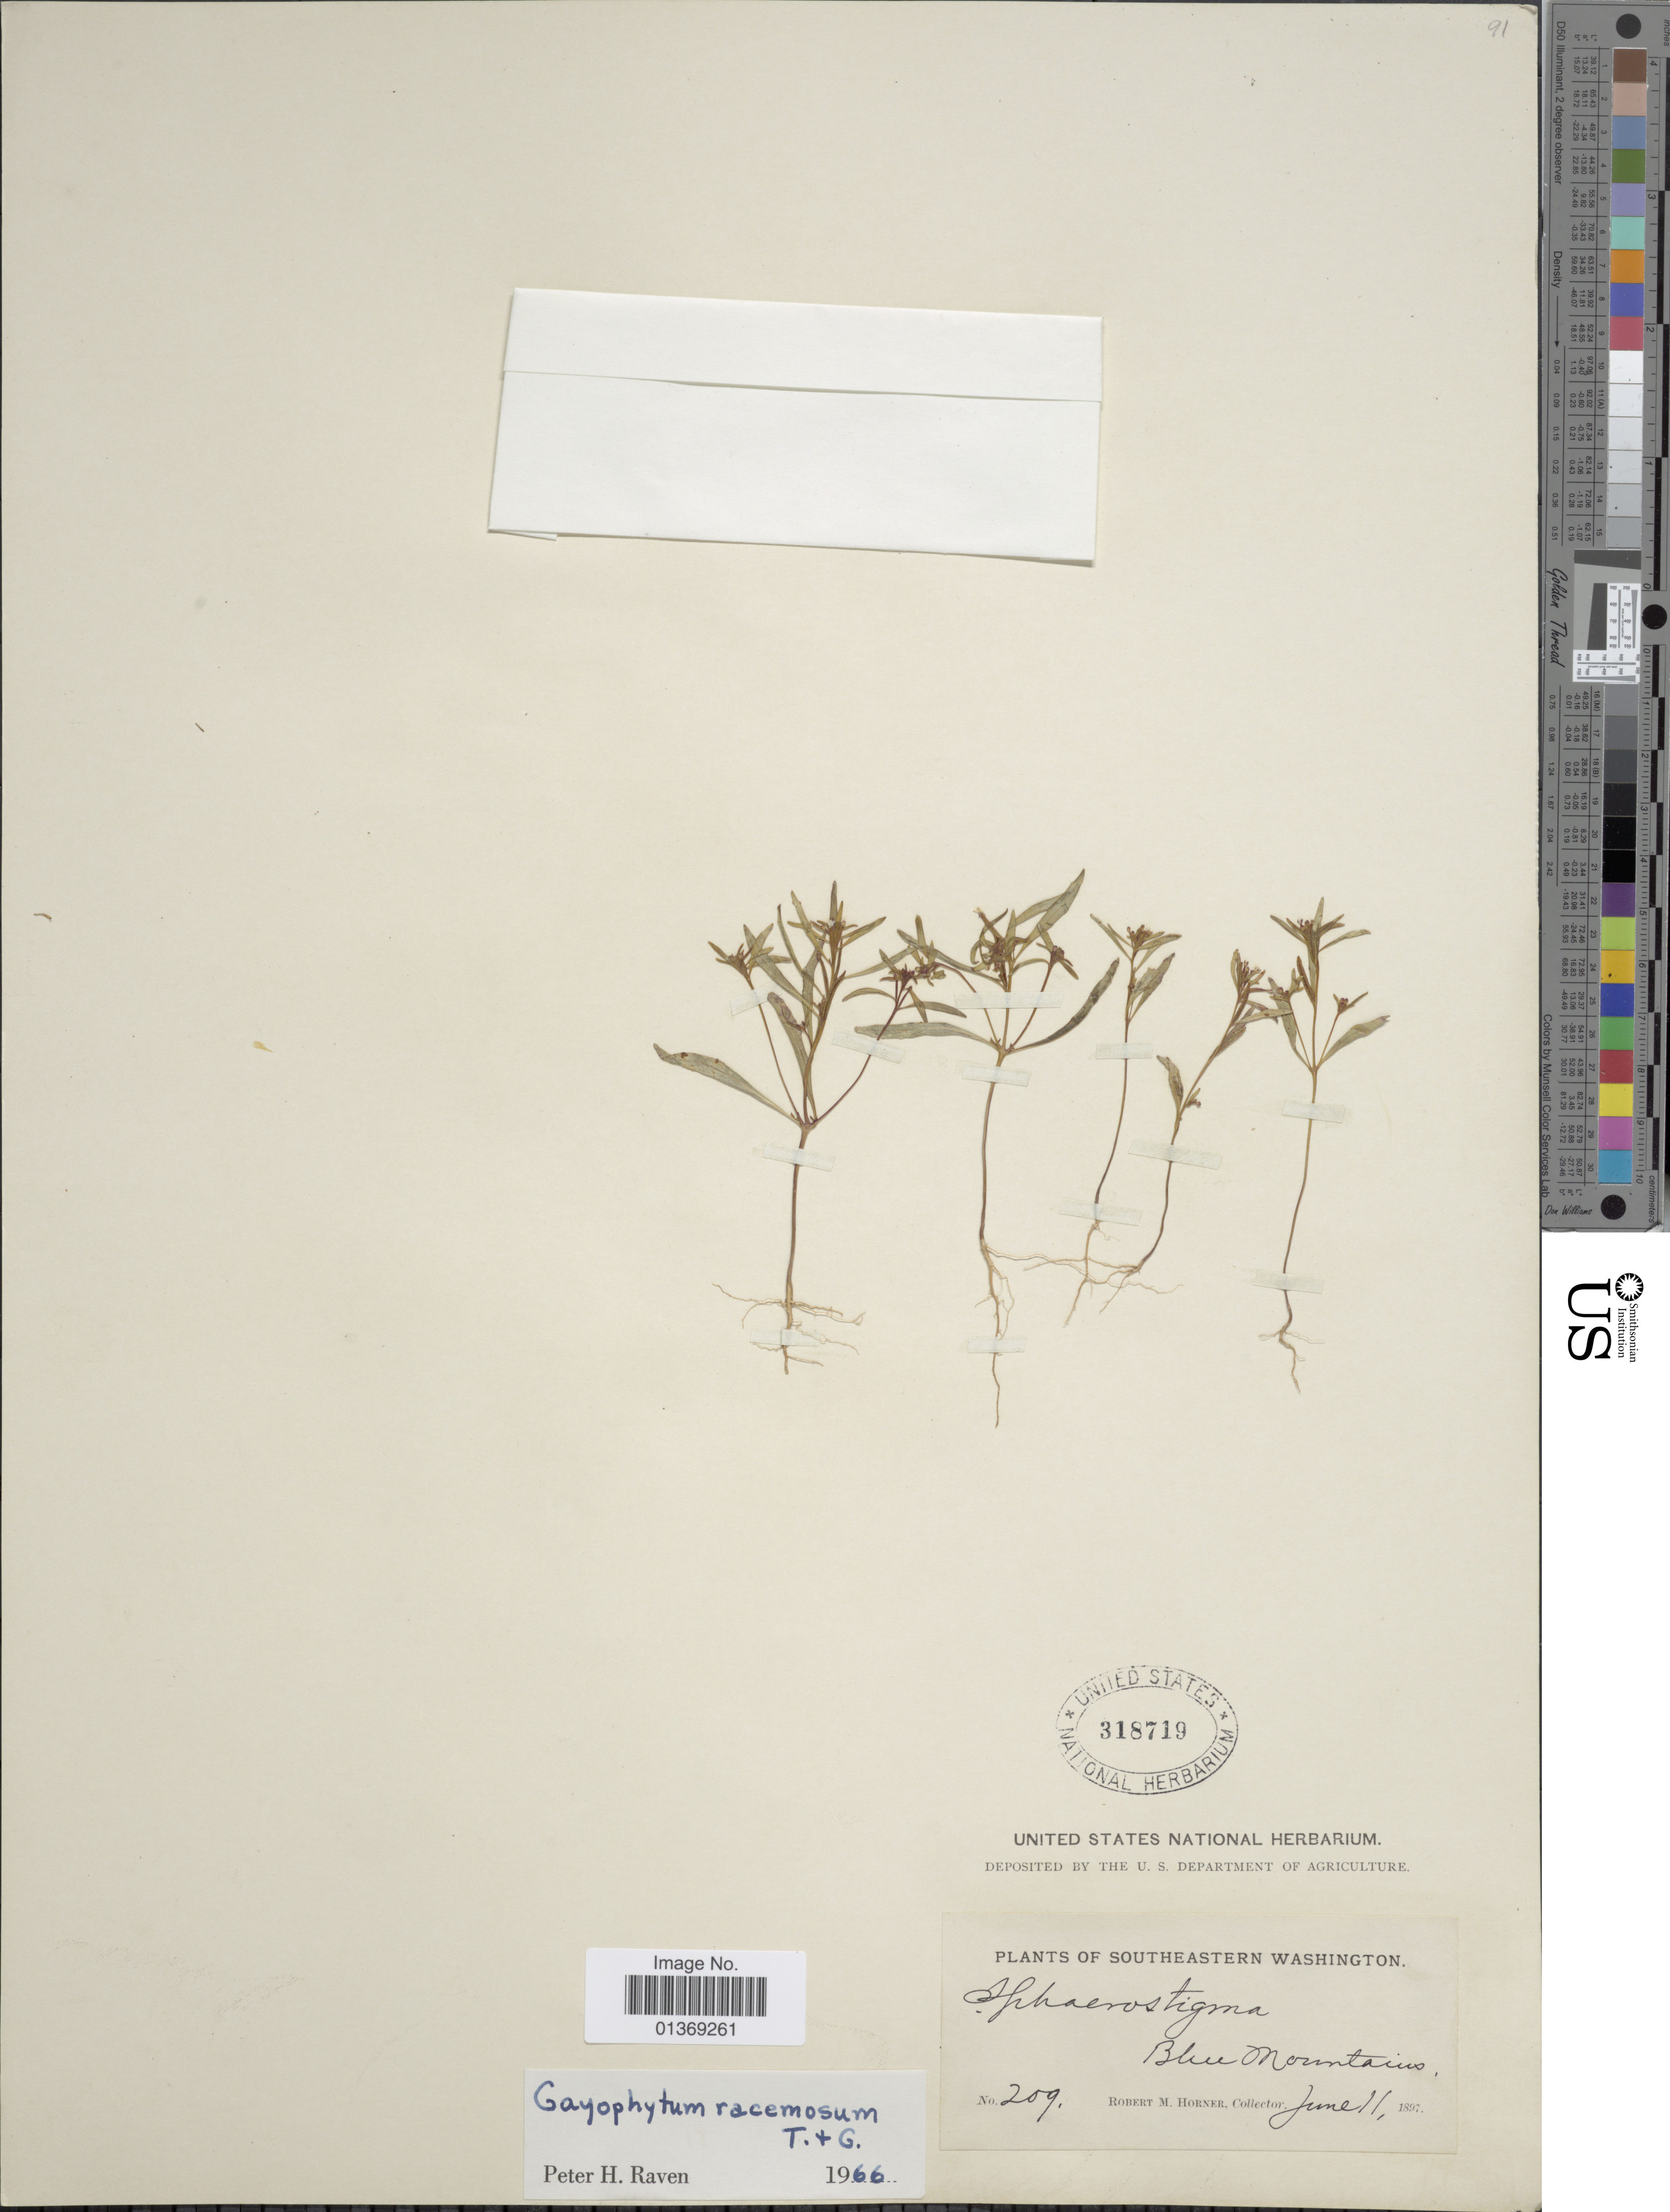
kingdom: Plantae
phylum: Tracheophyta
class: Magnoliopsida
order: Myrtales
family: Onagraceae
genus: Gayophytum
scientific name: Gayophytum ramosissimum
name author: Torr. & A. Gray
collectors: R. Horner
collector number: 209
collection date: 1897-06-11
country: United States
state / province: Washington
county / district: Clallam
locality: Blue Mountains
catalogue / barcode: US 318719